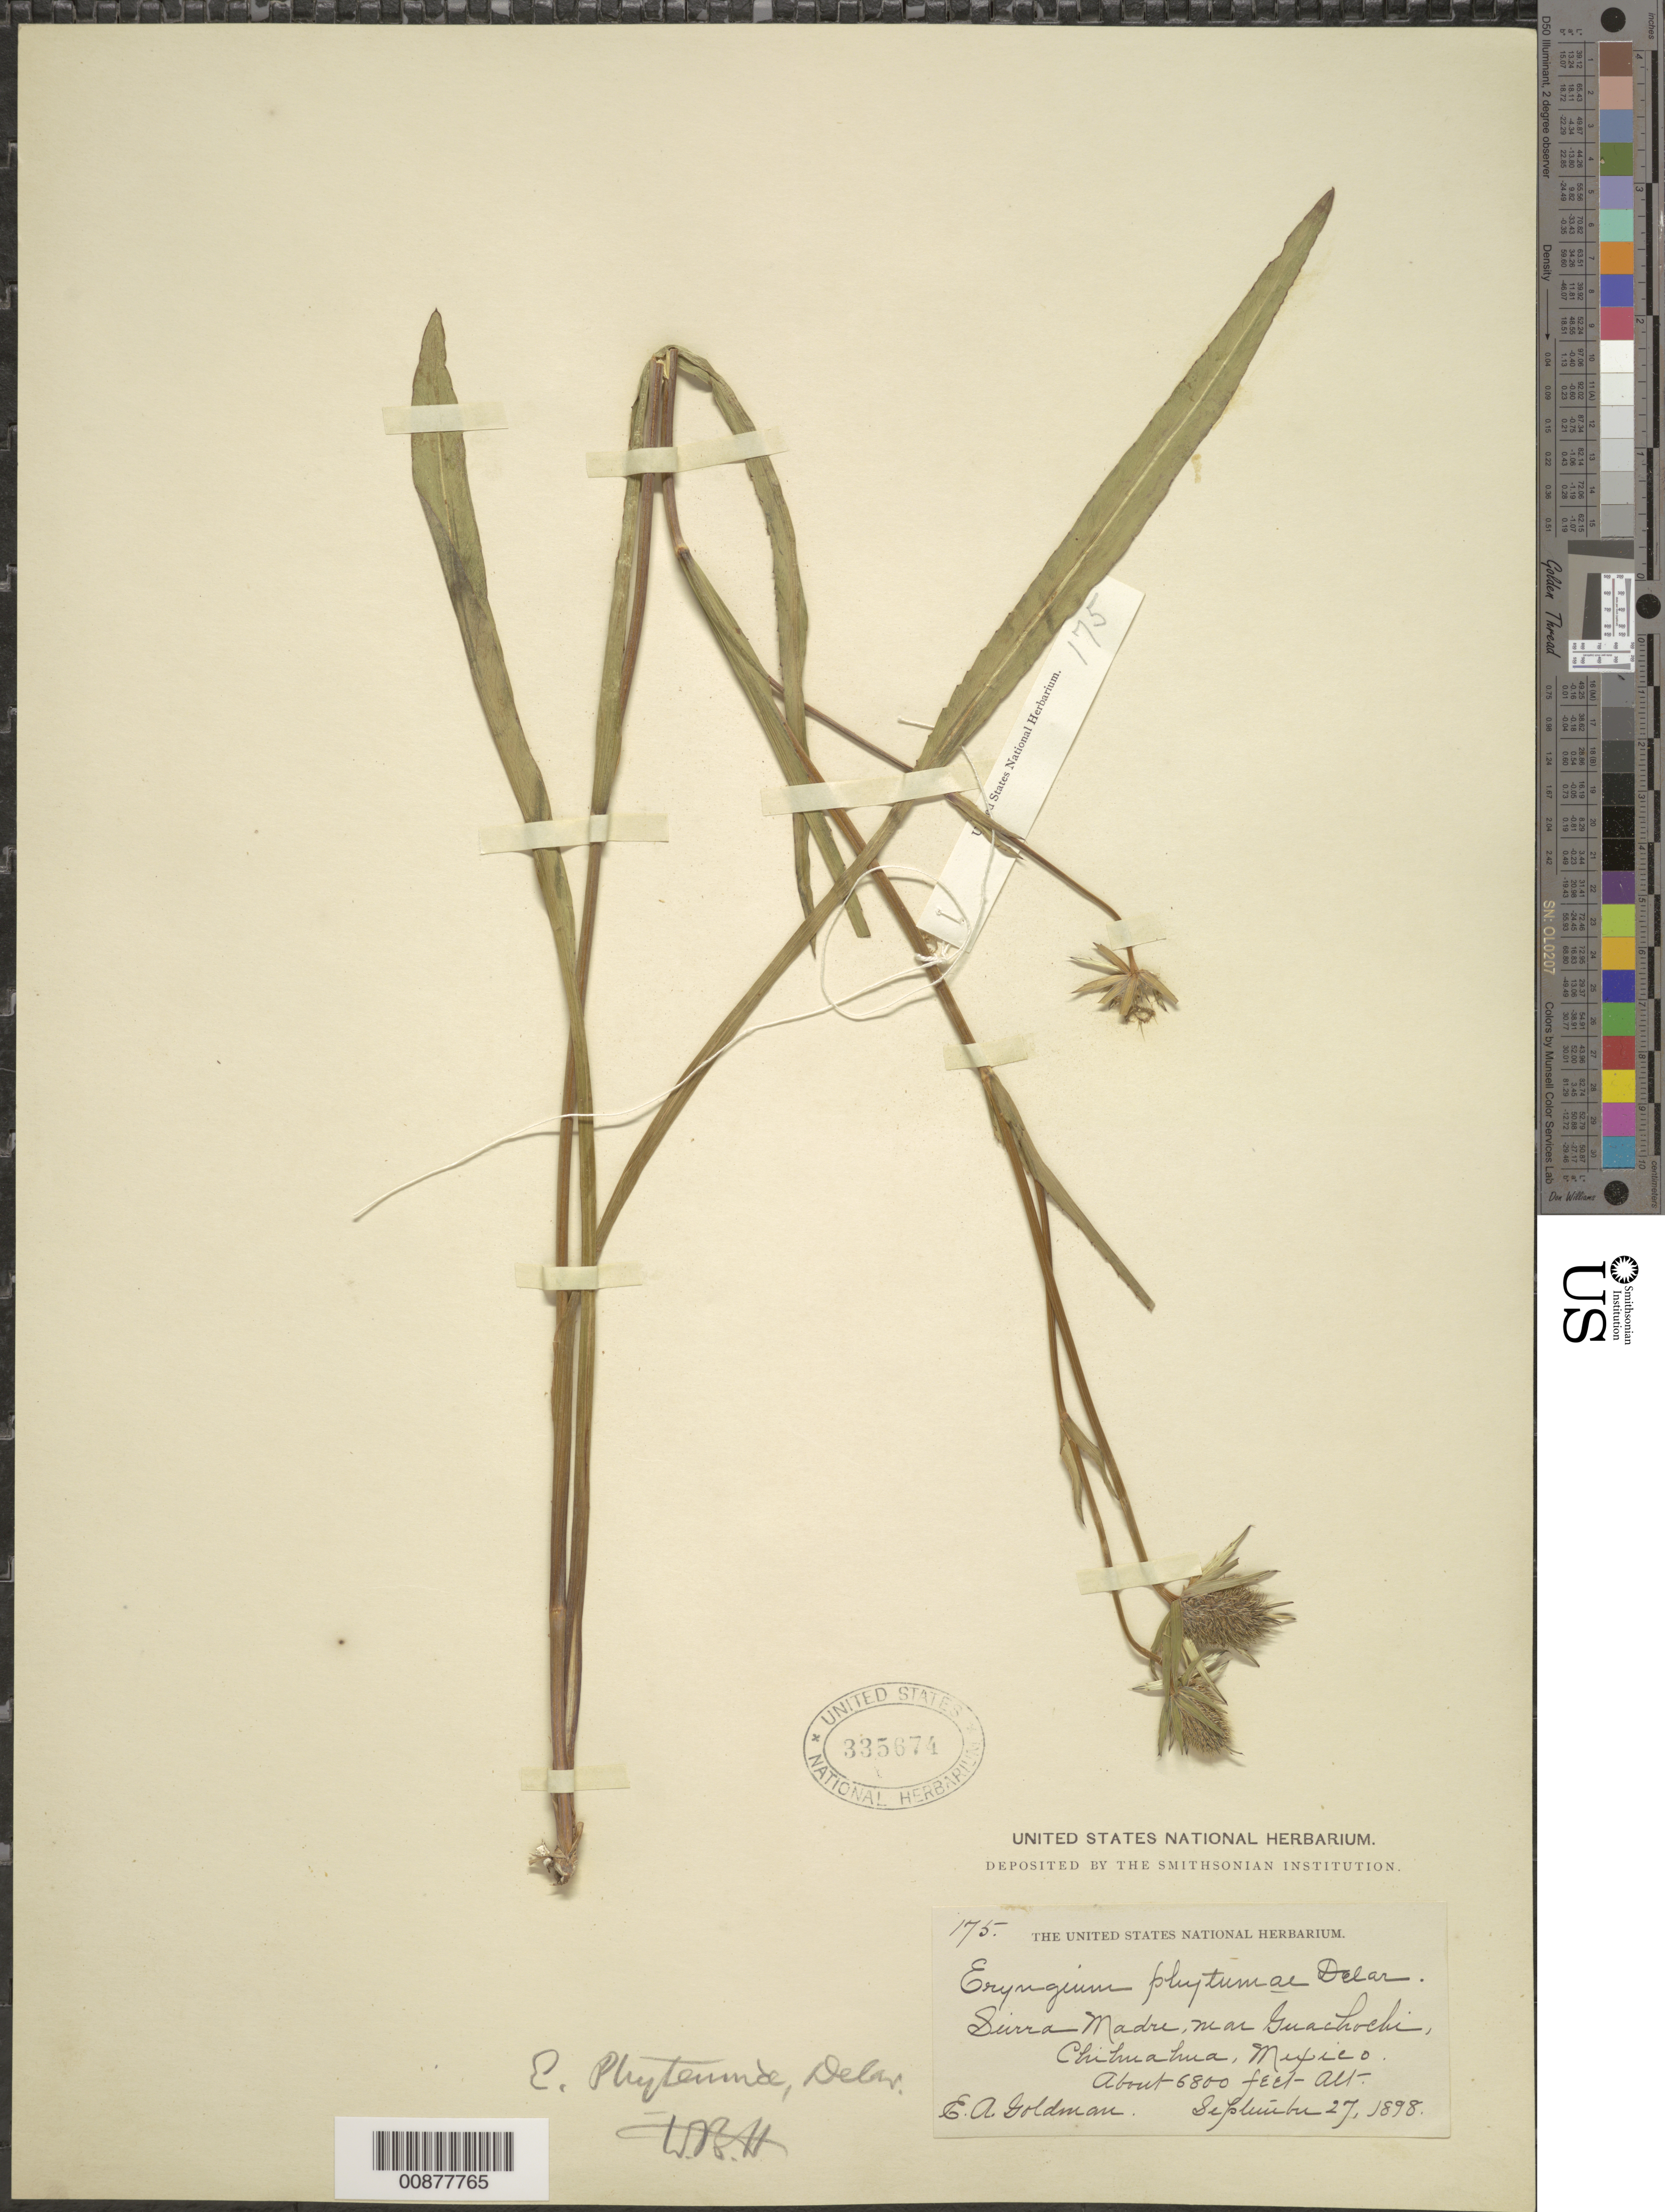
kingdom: Plantae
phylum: Tracheophyta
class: Magnoliopsida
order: Apiales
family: Apiaceae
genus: Eryngium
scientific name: Eryngium phyteumae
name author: F. Delaroche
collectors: E. A. Goldman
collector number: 175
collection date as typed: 27 Sep 1898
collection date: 1898-09-27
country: Mexico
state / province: Chihuahua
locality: Sierra Madre, near Guachochi, Chihuahua.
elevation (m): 2073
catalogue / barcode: US 335674